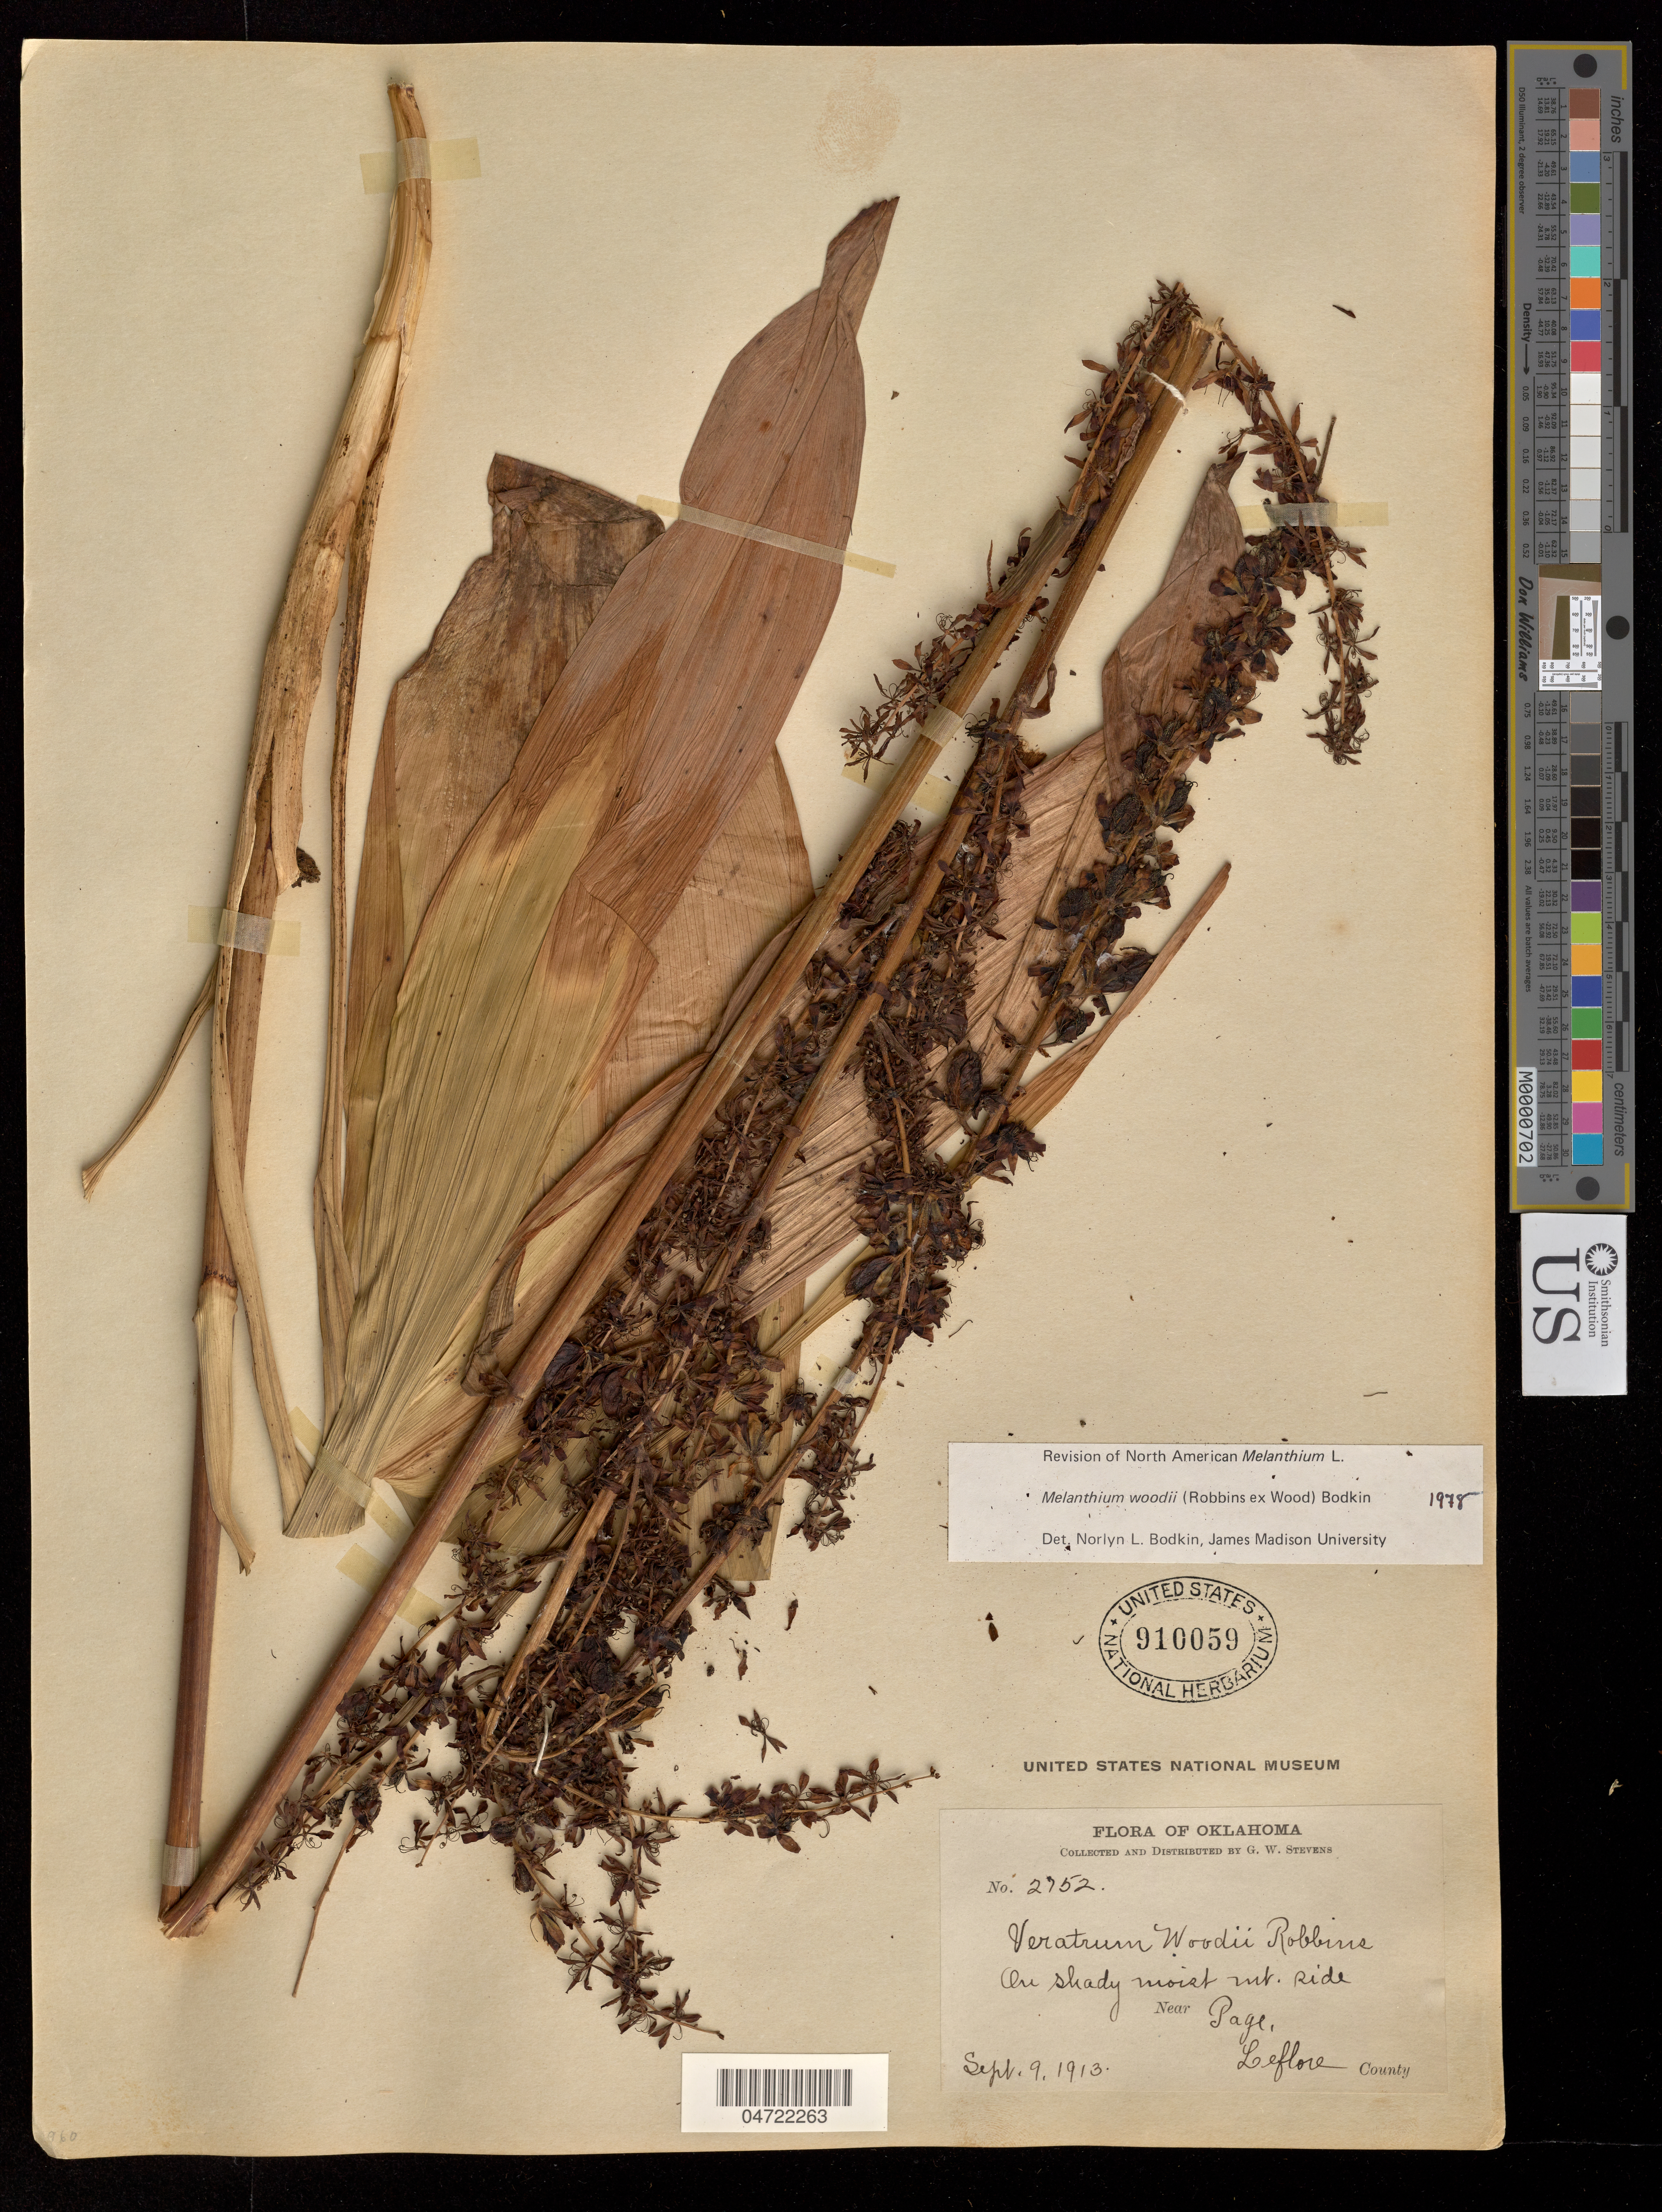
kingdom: Plantae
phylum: Tracheophyta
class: Liliopsida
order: Liliales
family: Melanthiaceae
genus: Melanthium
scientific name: Melanthium woodii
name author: (J.W. Robbins ex Alph. Wood) Bodkin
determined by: Bodkin, N. L.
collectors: G. Stevens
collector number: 2752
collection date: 1913-09-09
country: United States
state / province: Oklahoma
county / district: Le Flore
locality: Page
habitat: On shady moist mountain side.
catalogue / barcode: US 910059